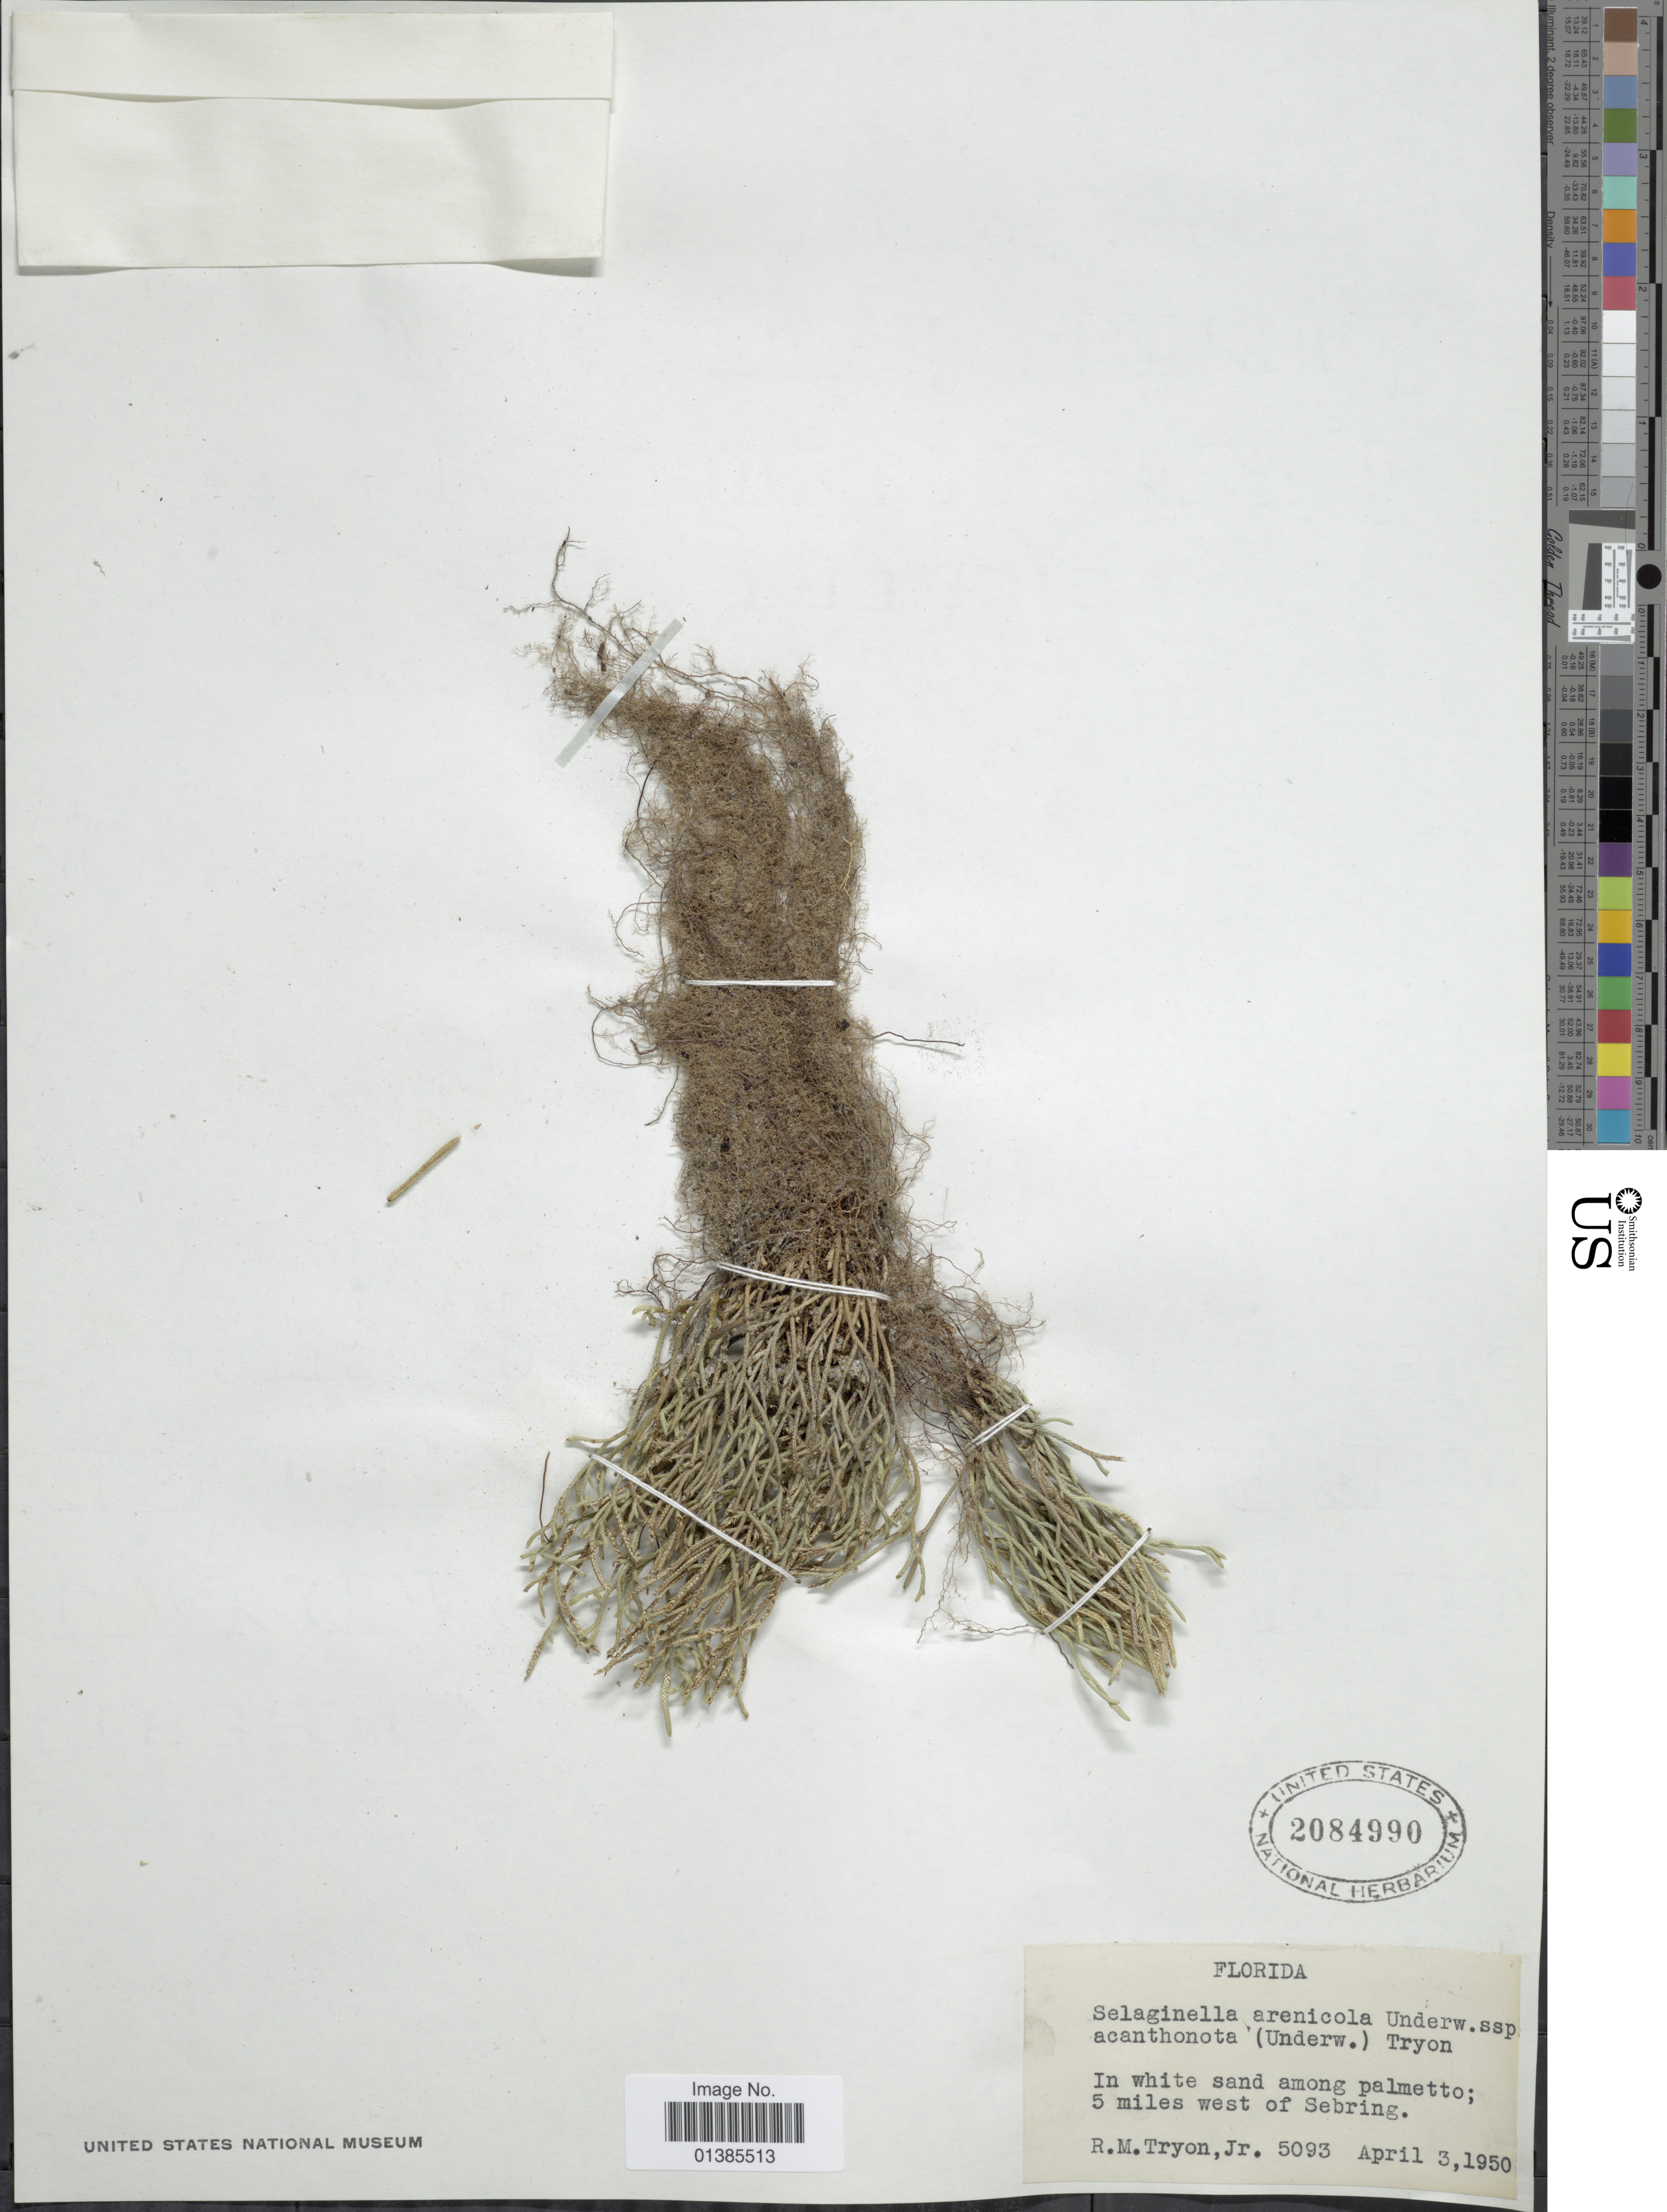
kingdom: Plantae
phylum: Tracheophyta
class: Lycopodiopsida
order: Selaginellales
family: Selaginellaceae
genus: Selaginella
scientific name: Selaginella arenicola subsp. acanthonota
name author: (Underw.) R.M. Tryon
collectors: R. M. Tryon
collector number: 5093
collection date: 1950-04-03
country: United States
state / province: Florida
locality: In white sand among palmetto; 5 miles west of Sebring.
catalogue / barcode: US 2084990